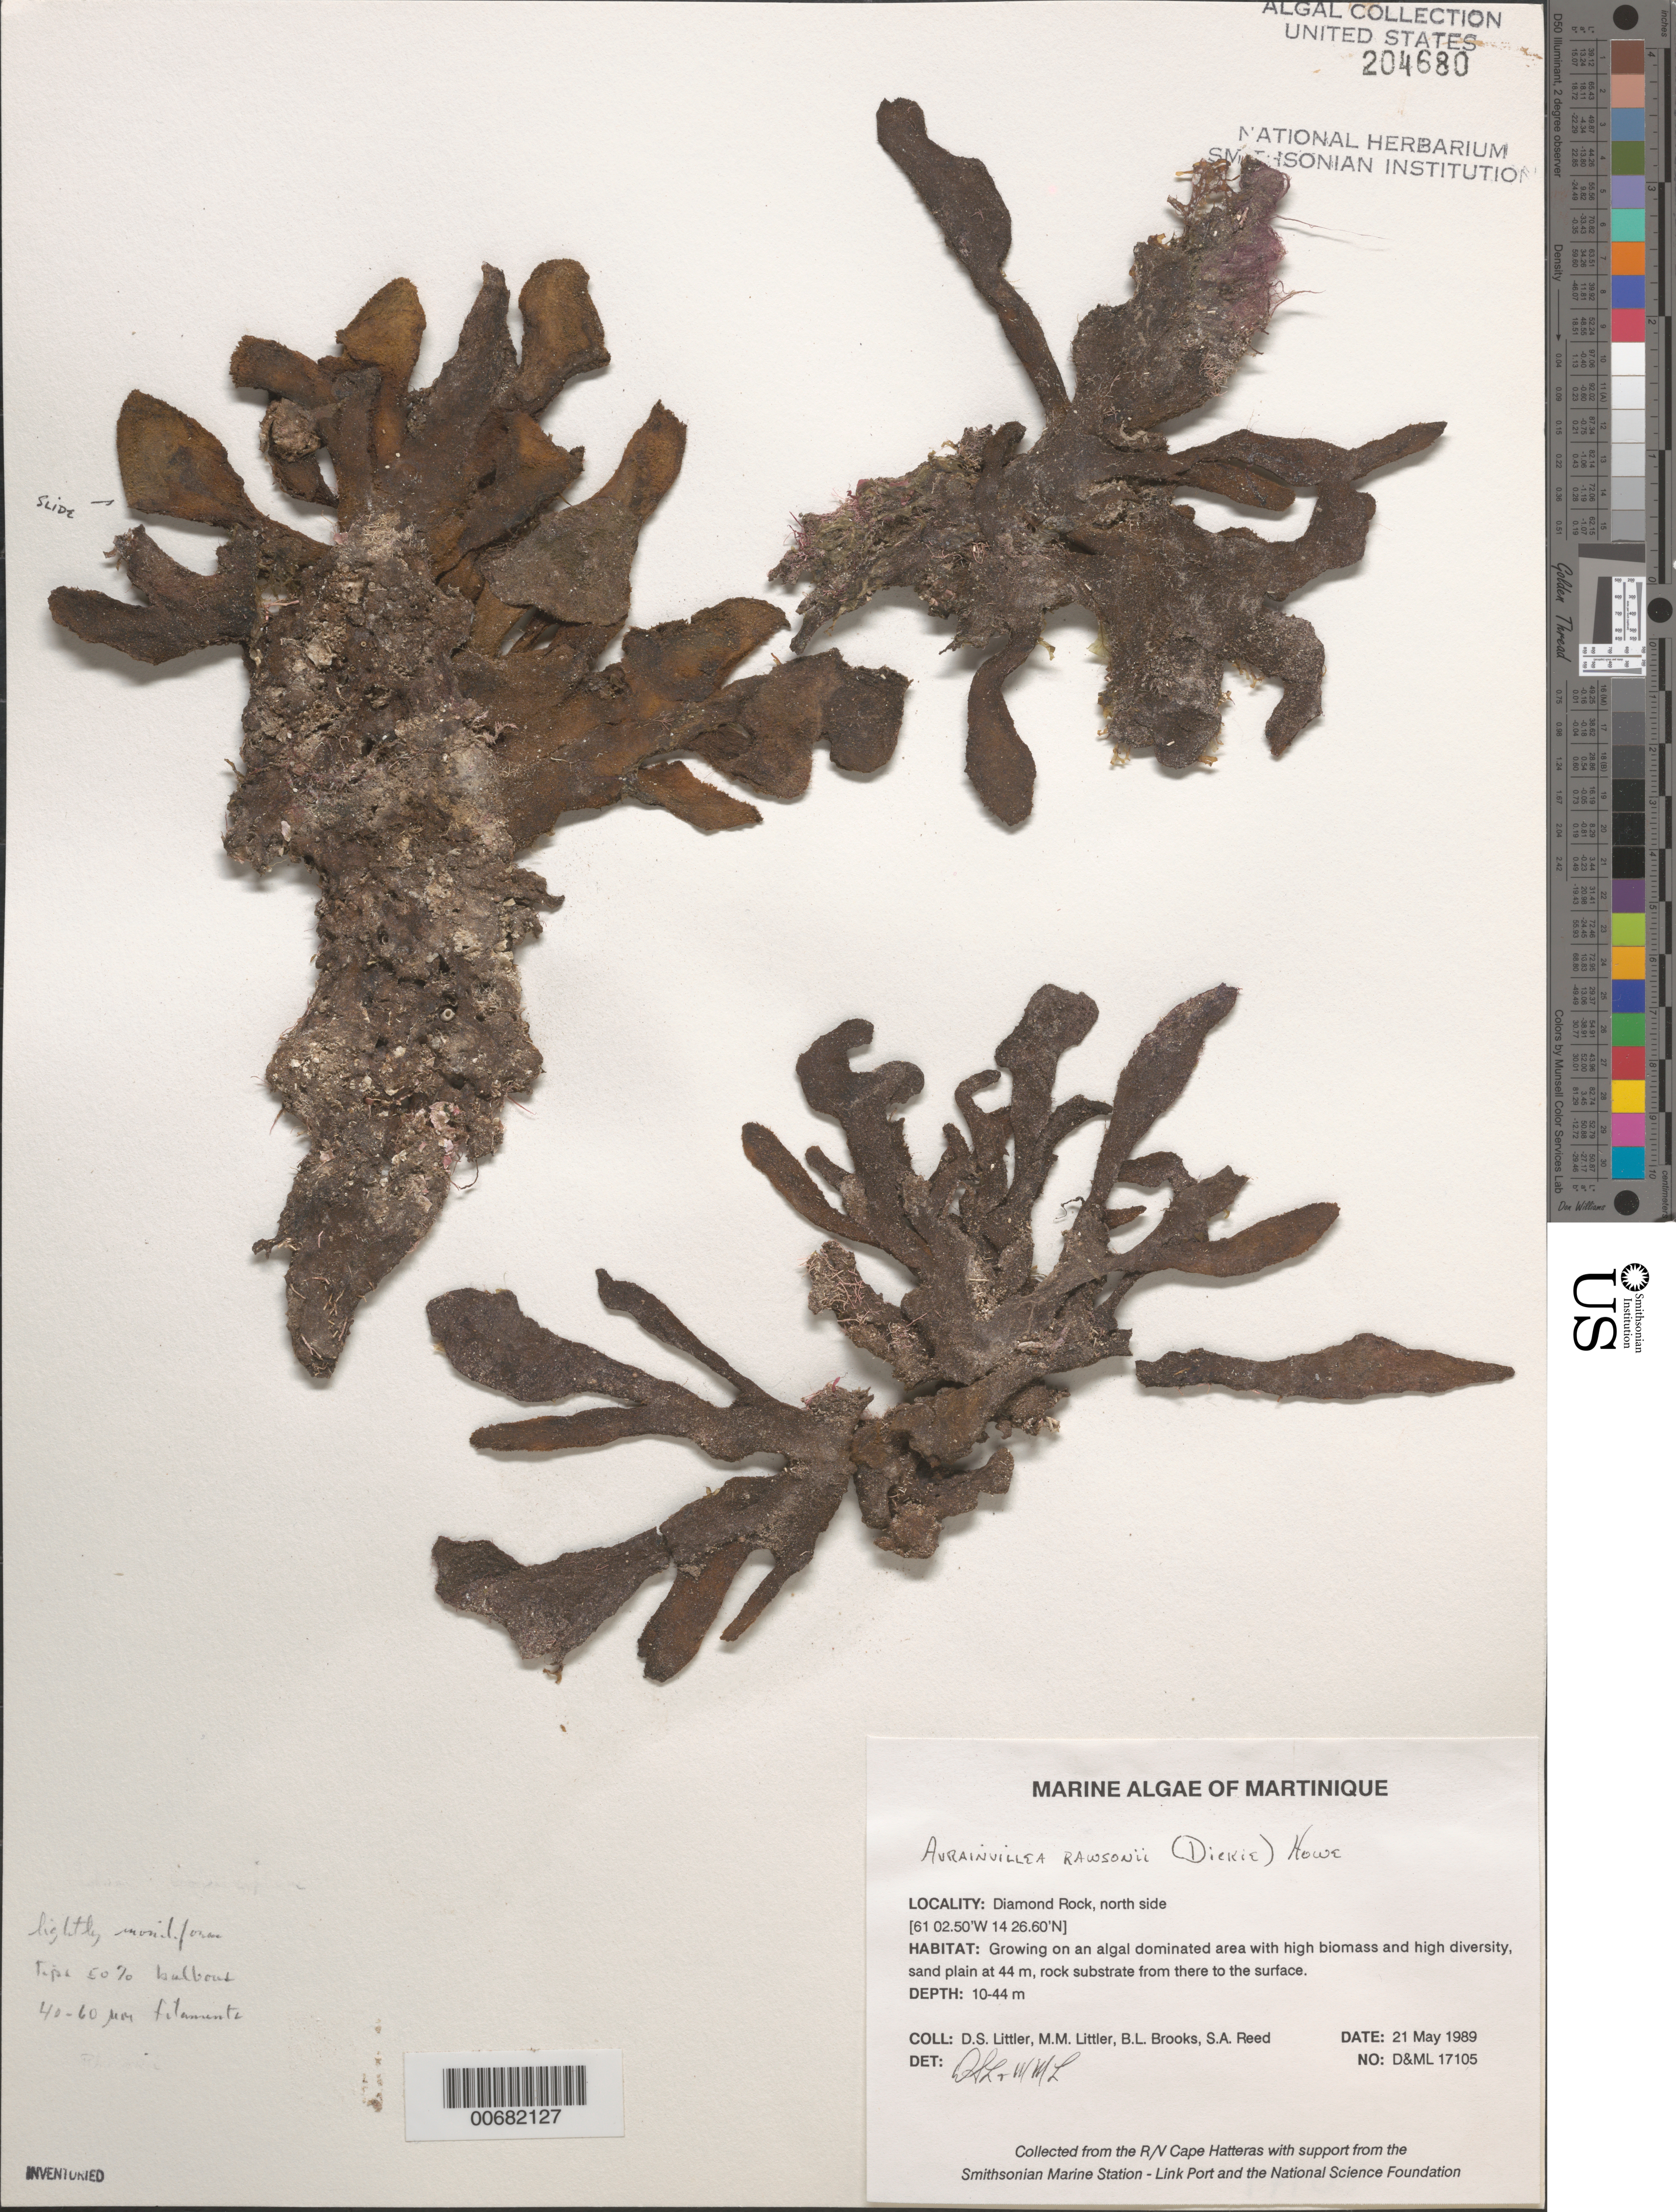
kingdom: Plantae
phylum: Chlorophyta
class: Ulvophyceae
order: Bryopsidales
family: Dichotomosiphonaceae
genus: Avrainvillea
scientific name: Avrainvillea rawsonii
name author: (Dickie) M. Howe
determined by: Littler, D. S.; Littler, M. M.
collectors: D. S. Littler, M. M. Littler, B. Brooks & S. Reed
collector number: D&ML 17105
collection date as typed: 21 May 1989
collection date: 1989-05-21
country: Martinique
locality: Diamond Rock, north side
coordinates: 14 26.60' N, 61 02.50' W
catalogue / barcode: US 204680